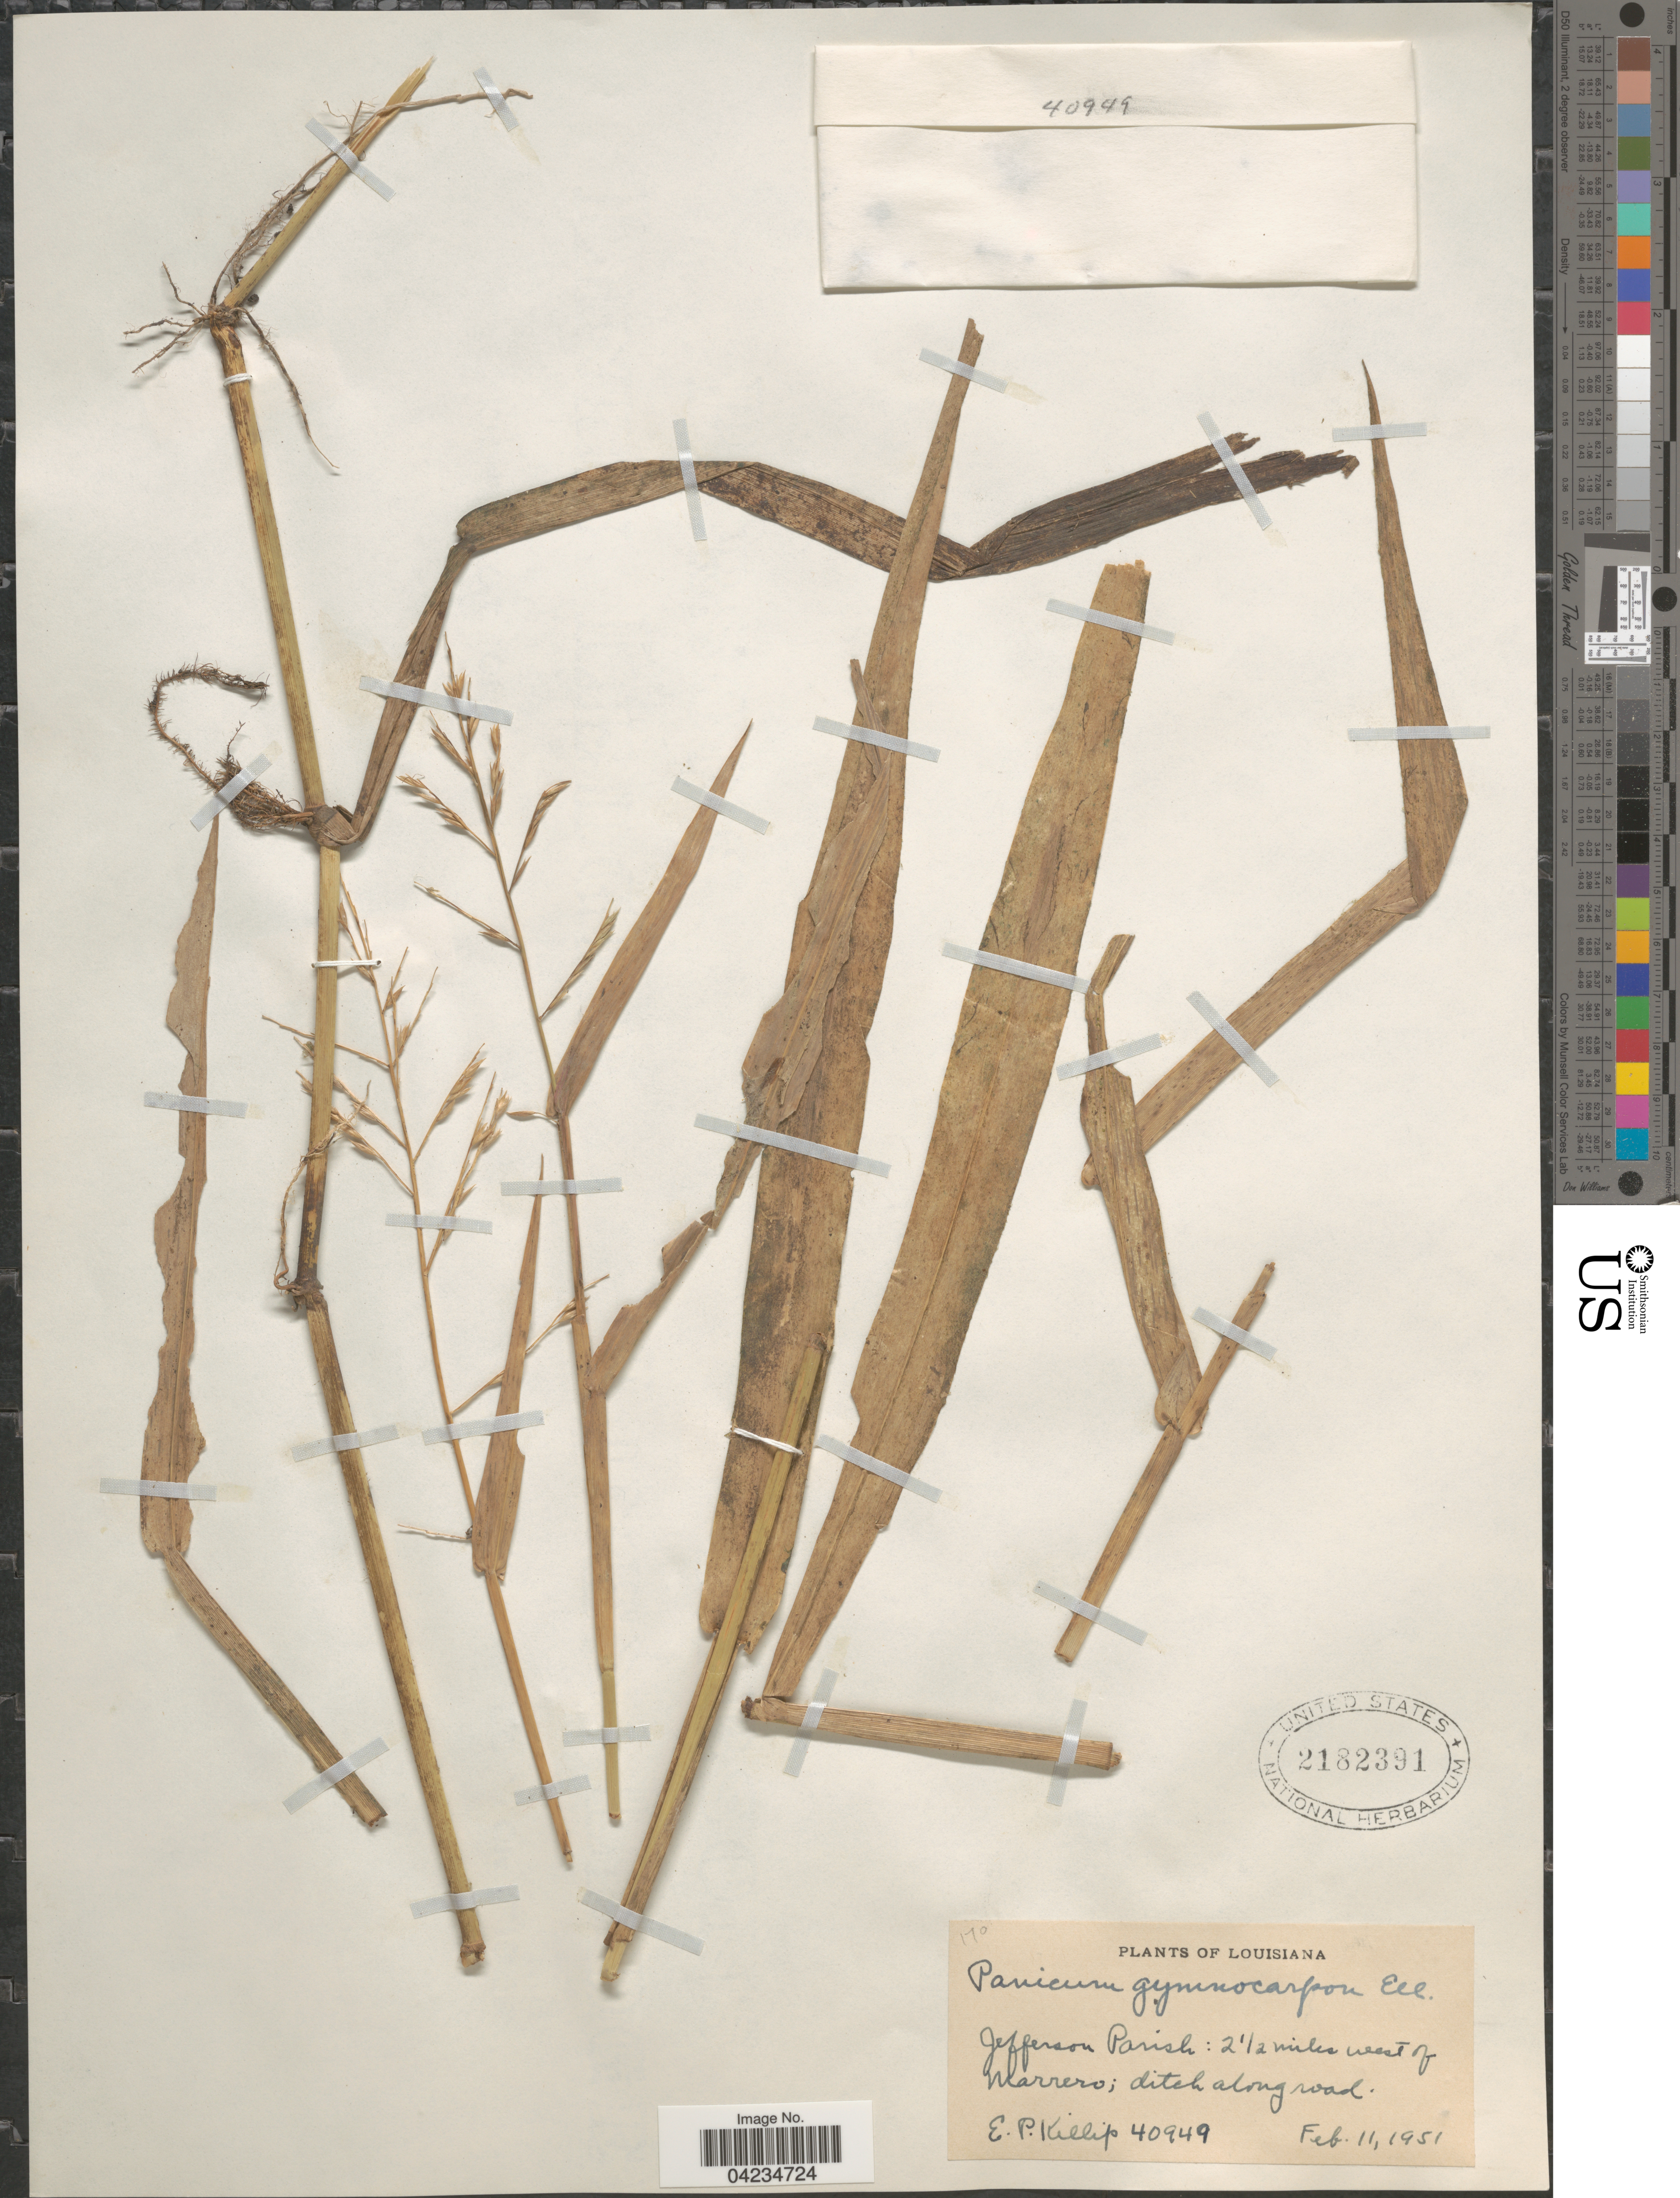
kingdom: Plantae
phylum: Tracheophyta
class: Liliopsida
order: Poales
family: Poaceae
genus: Phanopyrum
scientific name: Phanopyrum gymnocarpon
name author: (Elliott) Nash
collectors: E. P. Killip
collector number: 40949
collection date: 1951-02-11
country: United States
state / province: Louisiana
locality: Jefferson Parish: 2½ miles west of Warrero.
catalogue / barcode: US 2182391